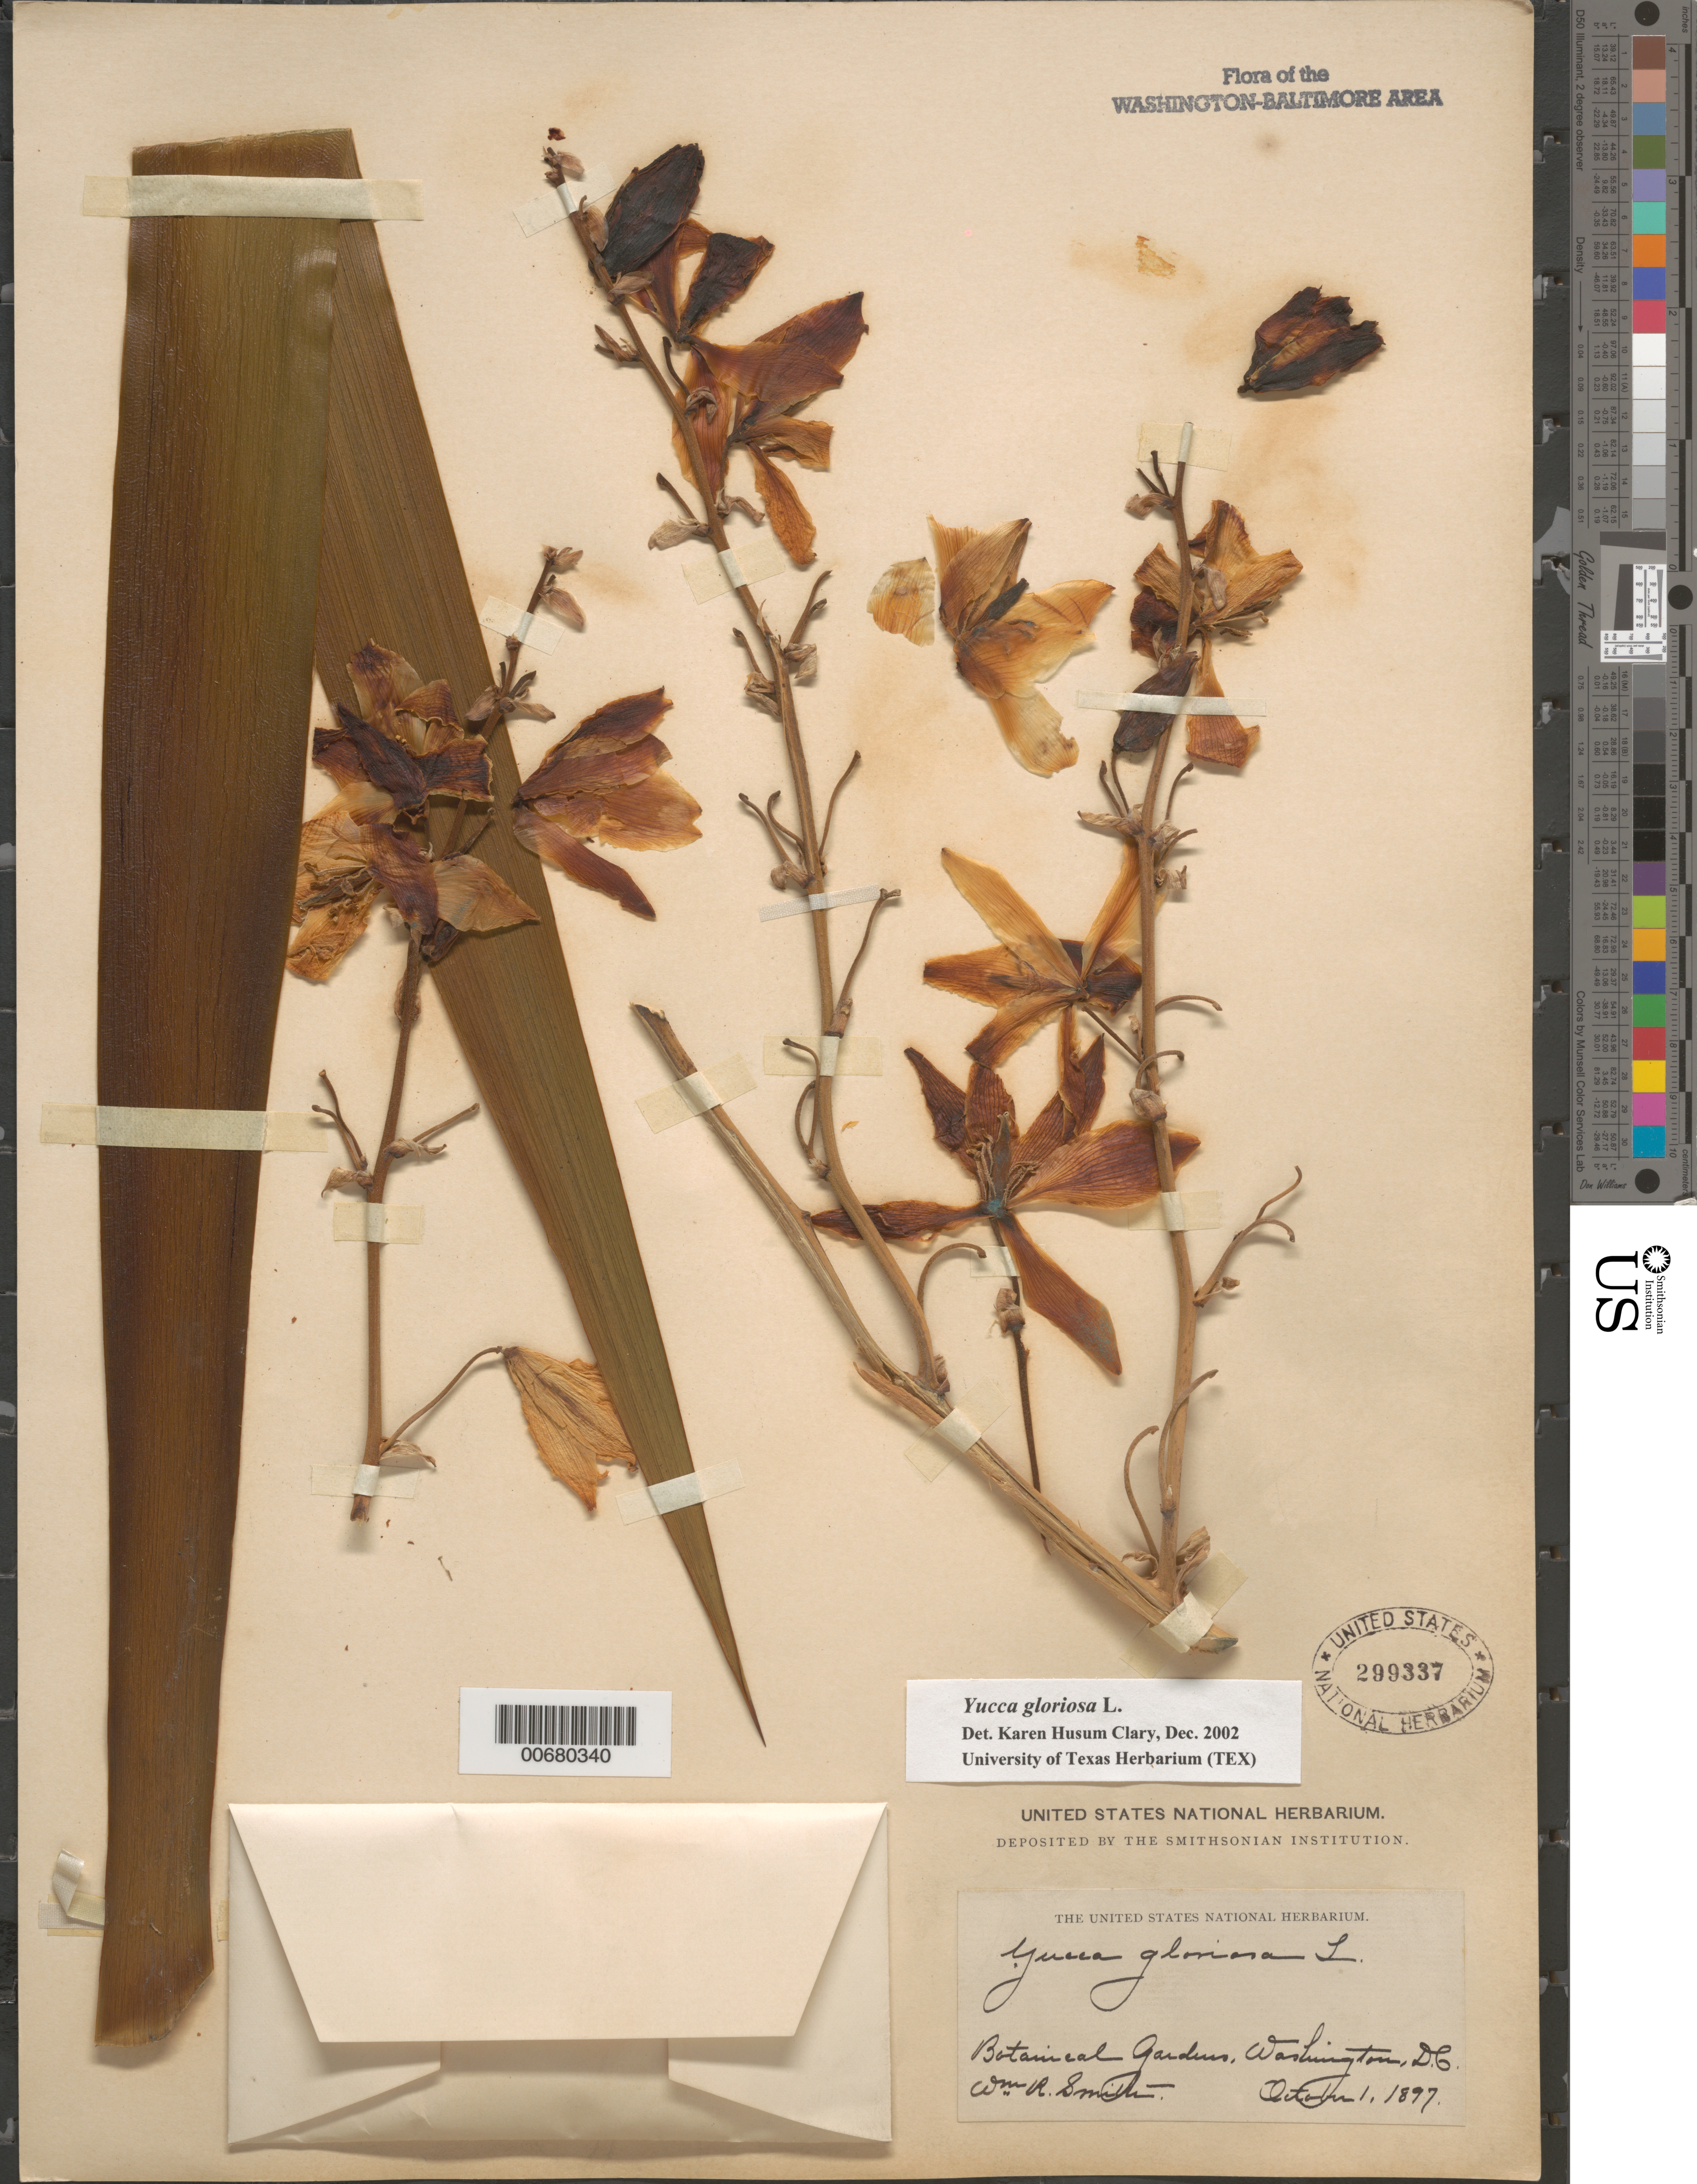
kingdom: Plantae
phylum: Tracheophyta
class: Liliopsida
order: Asparagales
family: Asparagaceae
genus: Yucca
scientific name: Yucca gloriosa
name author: L.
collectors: W. Smith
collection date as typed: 1 Oct 1897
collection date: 1897-10-01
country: United States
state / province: District of Columbia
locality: U.S. Botanic Garden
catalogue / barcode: US 299337